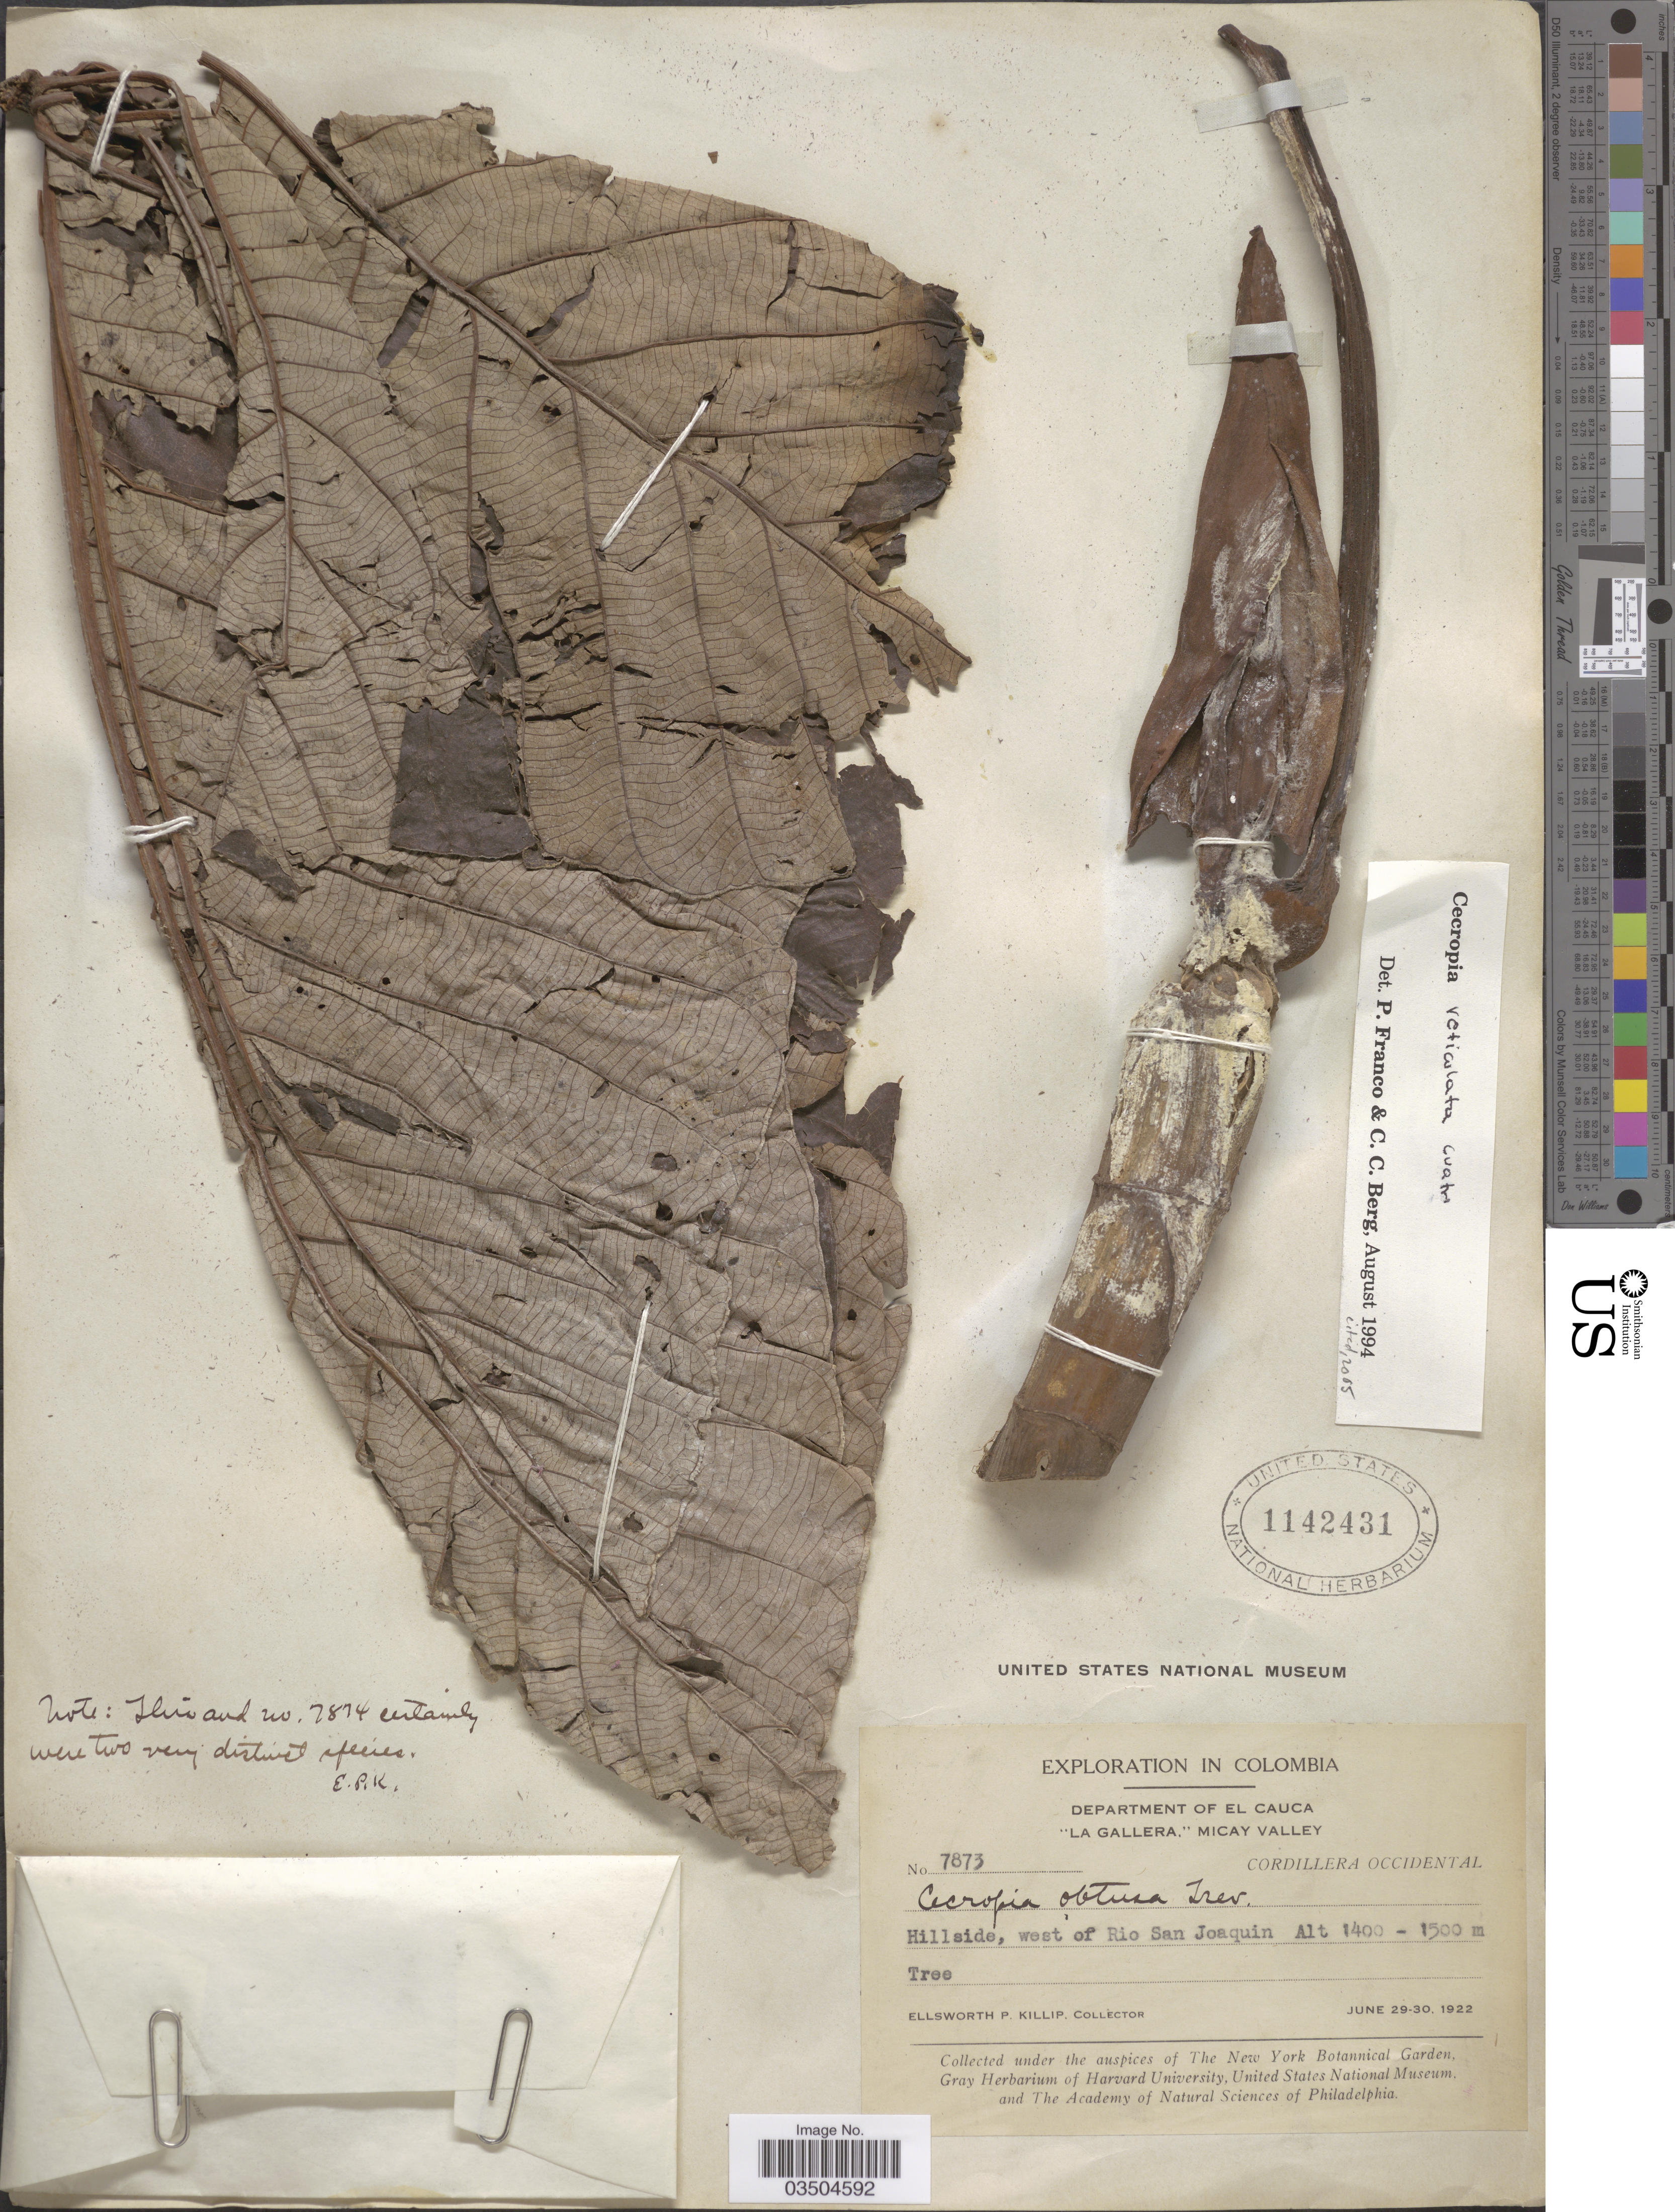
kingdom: Plantae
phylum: Tracheophyta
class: Magnoliopsida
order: Rosales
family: Urticaceae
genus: Cecropia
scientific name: Cecropia reticulata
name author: Cuatrec.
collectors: E. P. Killip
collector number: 7873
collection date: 1922-06-29/1922-06-30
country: Colombia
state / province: Cauca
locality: Department of El Cauca. "La Gallera," Micay Valley. Cordillera Occidental. Hillside, west of Rio San Joaquin.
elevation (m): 1400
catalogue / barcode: US 1142431